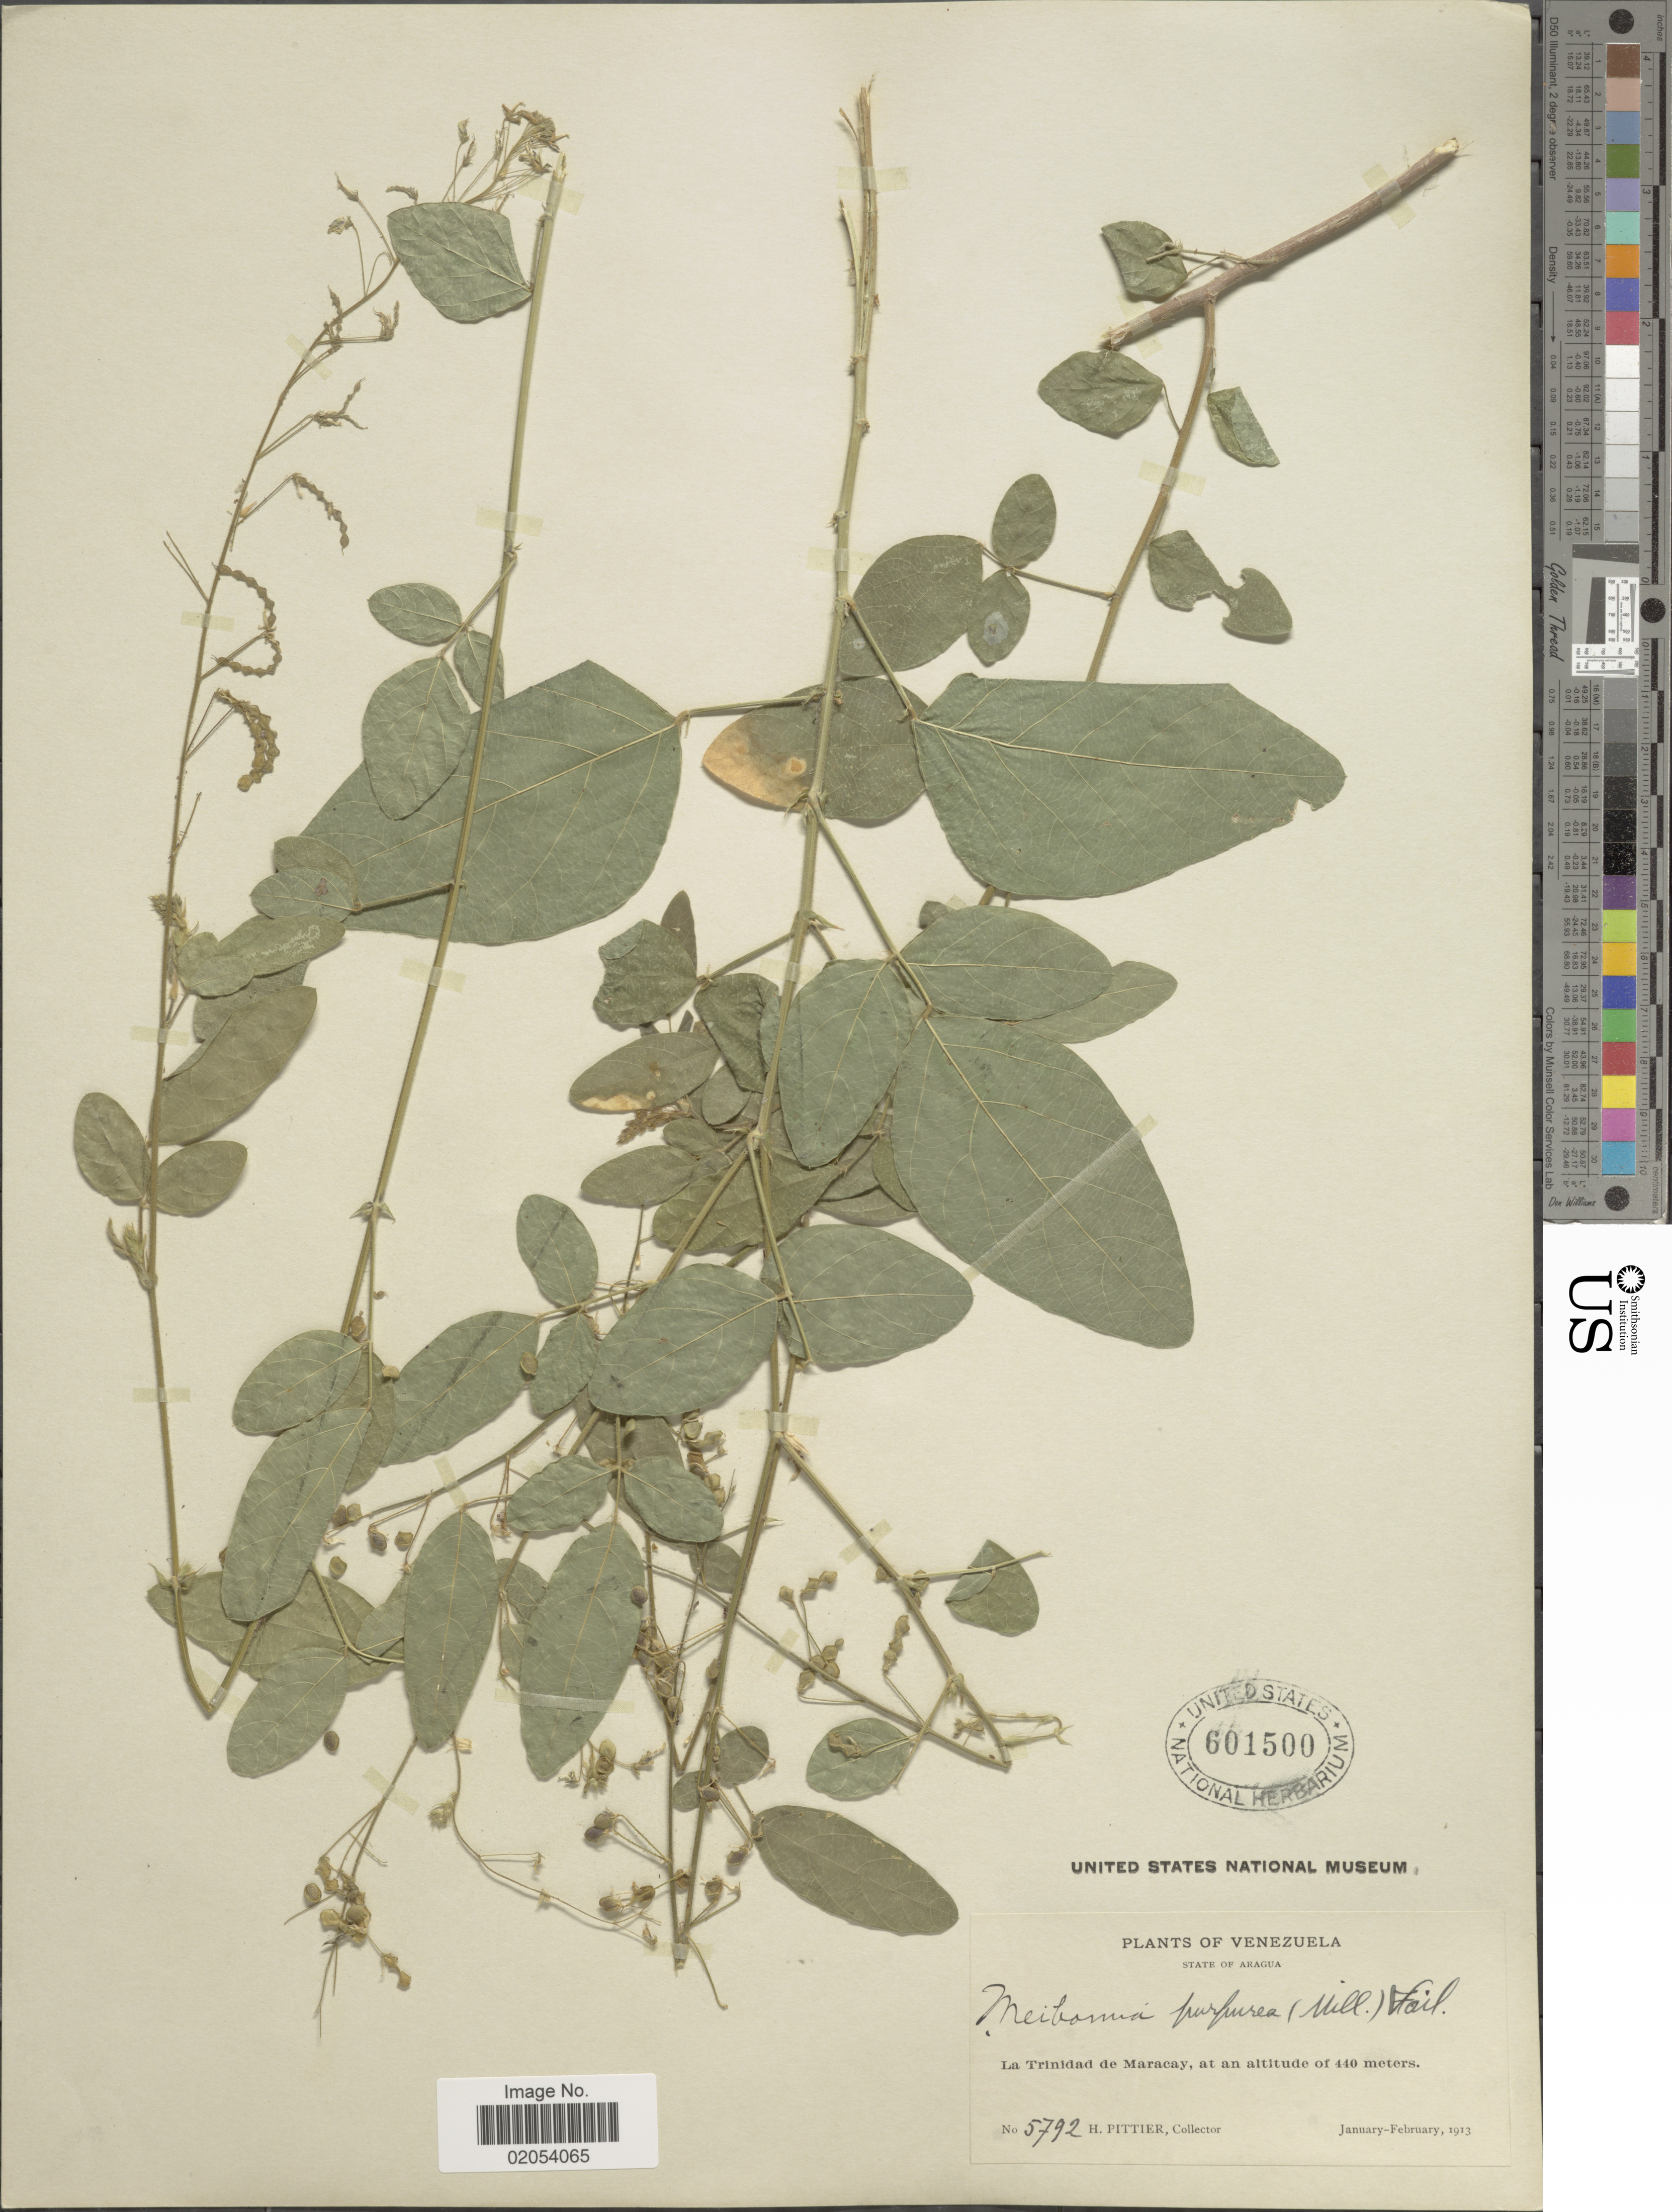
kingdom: Plantae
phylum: Tracheophyta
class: Magnoliopsida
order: Fabales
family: Fabaceae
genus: Desmodium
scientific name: Desmodium tortuosum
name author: (Sw.) DC.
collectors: H. F. Pittier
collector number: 5792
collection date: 1913-01/1913-02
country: Venezuela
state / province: Aragua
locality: La Trinidad de Maracay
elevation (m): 440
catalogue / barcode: US 601500